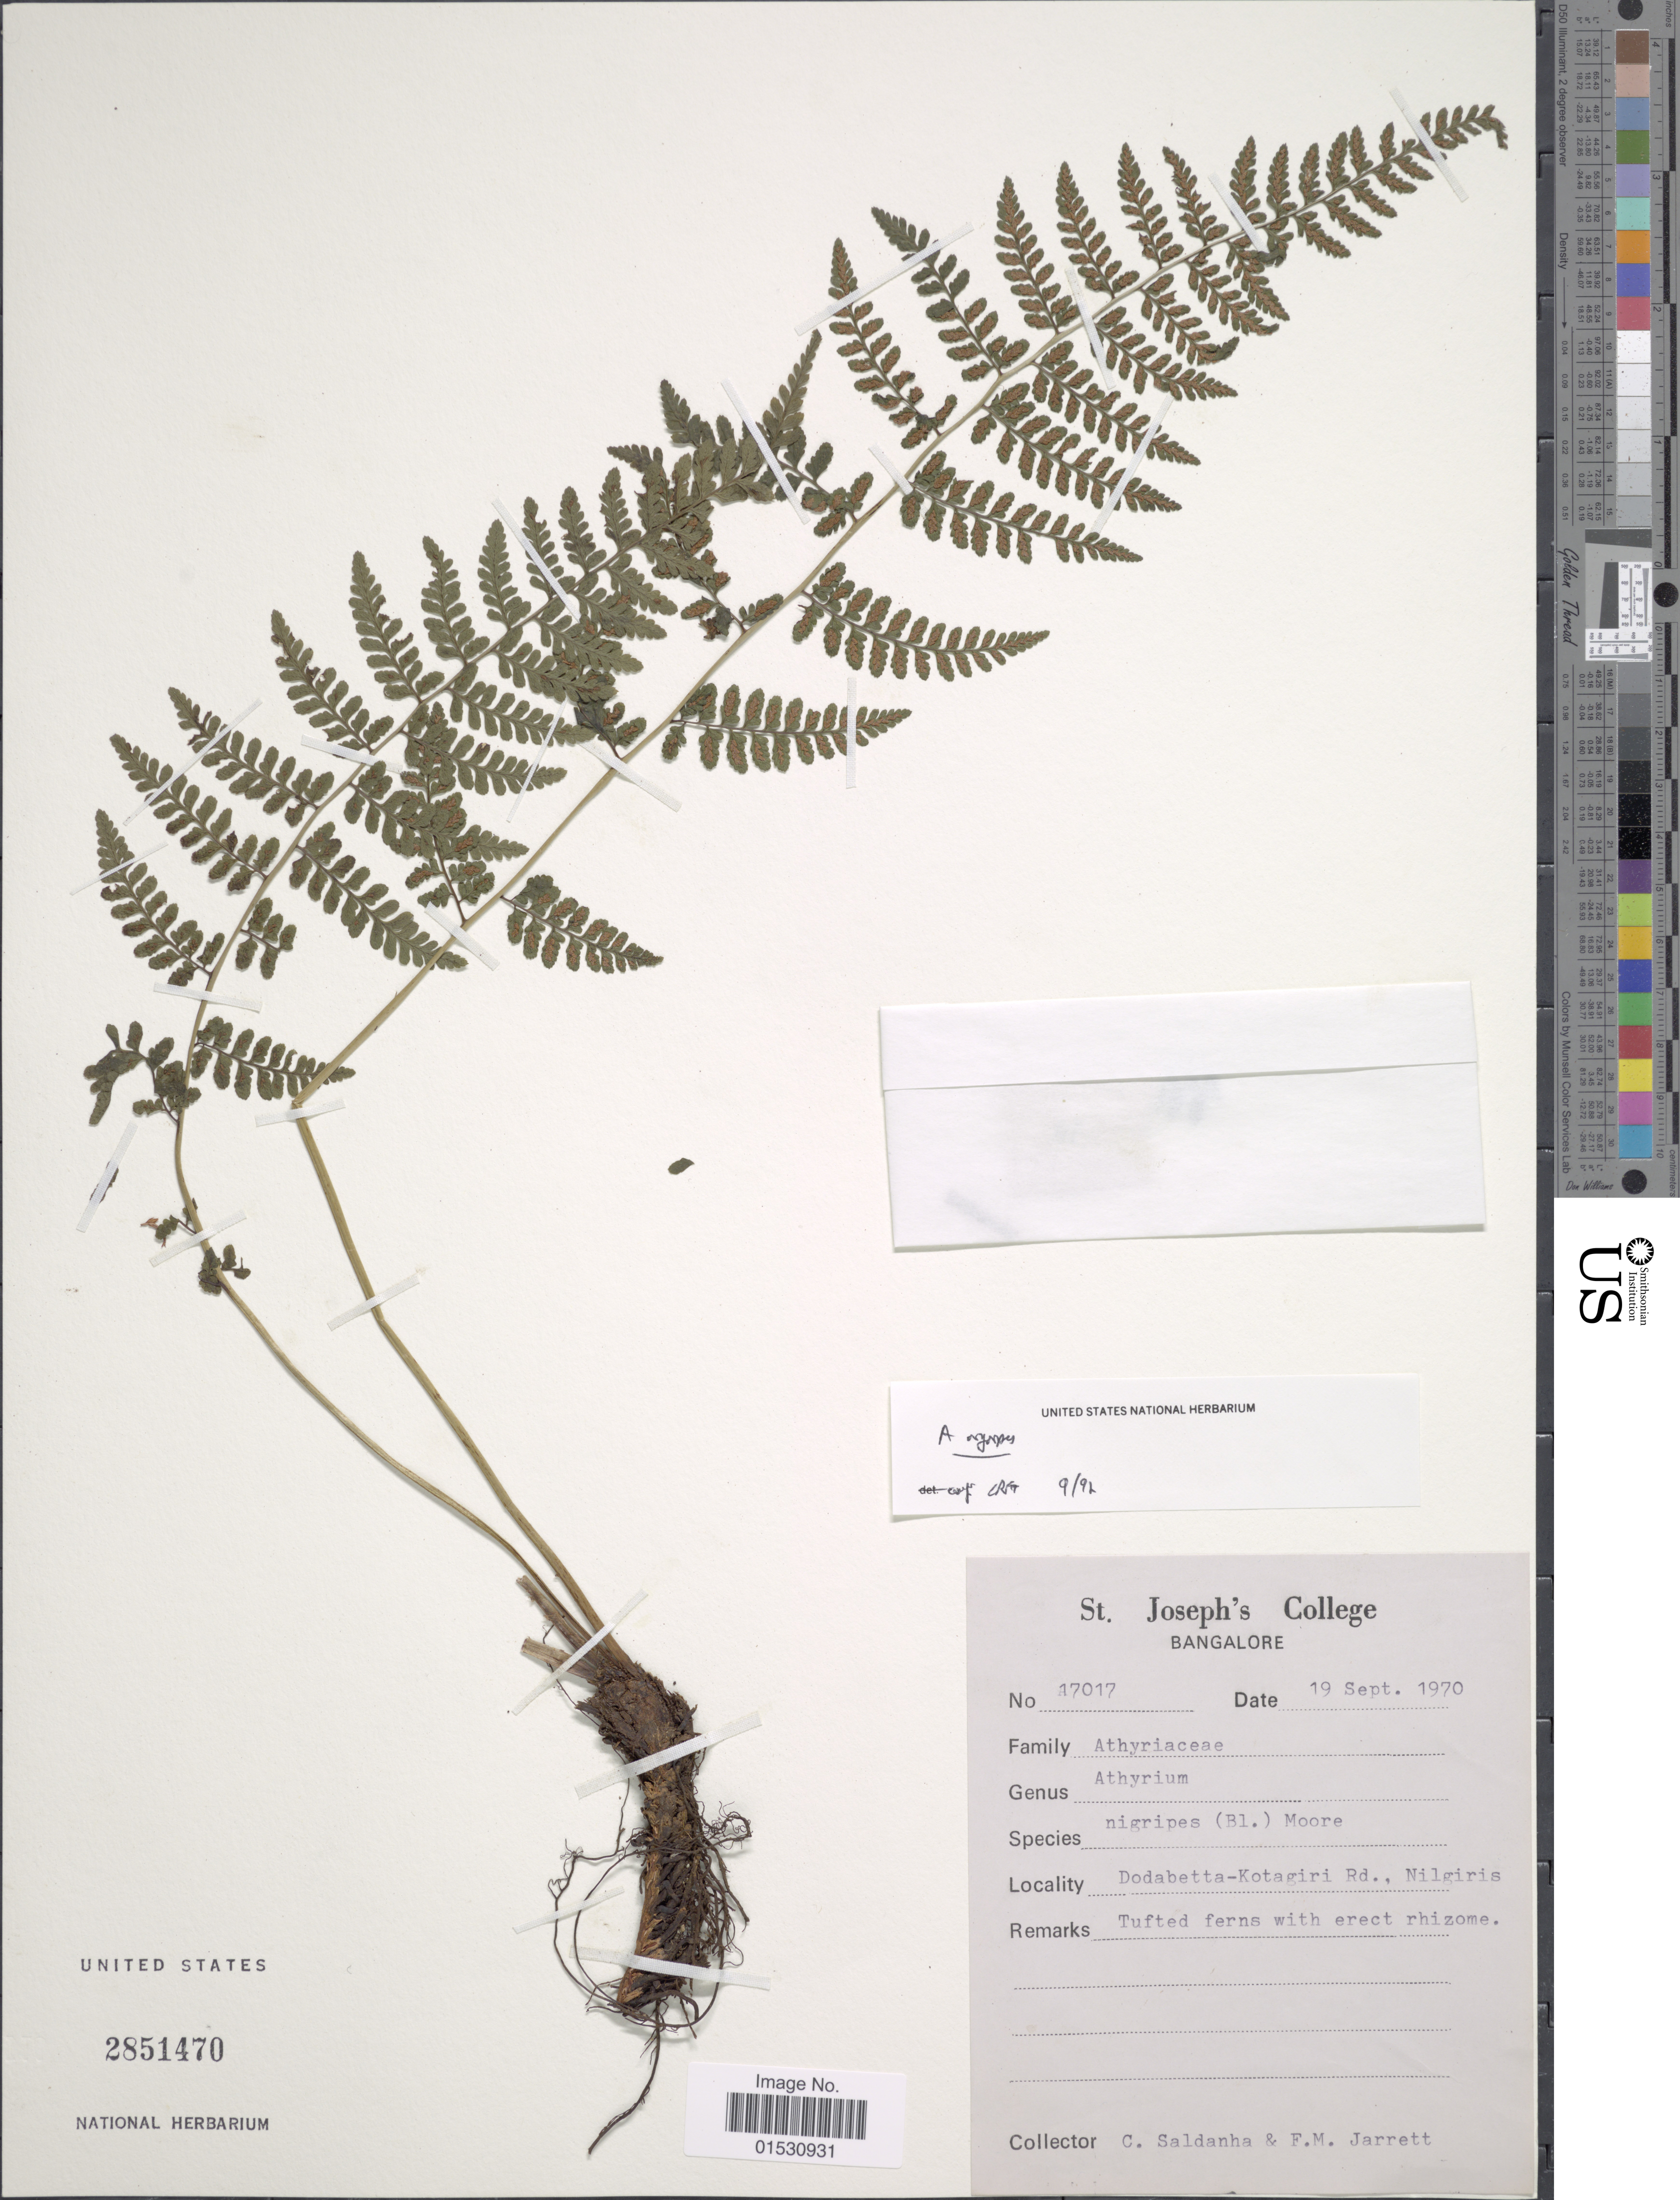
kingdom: Plantae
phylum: Tracheophyta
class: Polypodiopsida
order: Polypodiales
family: Athyriaceae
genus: Athyrium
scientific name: Athyrium nigripes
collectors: C. Saldanha & F. M. Jarrett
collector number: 17017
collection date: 1970-09-19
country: India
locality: Dodabetta-Kotagiri Rd., Nilgiris.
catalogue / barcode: US 2851470